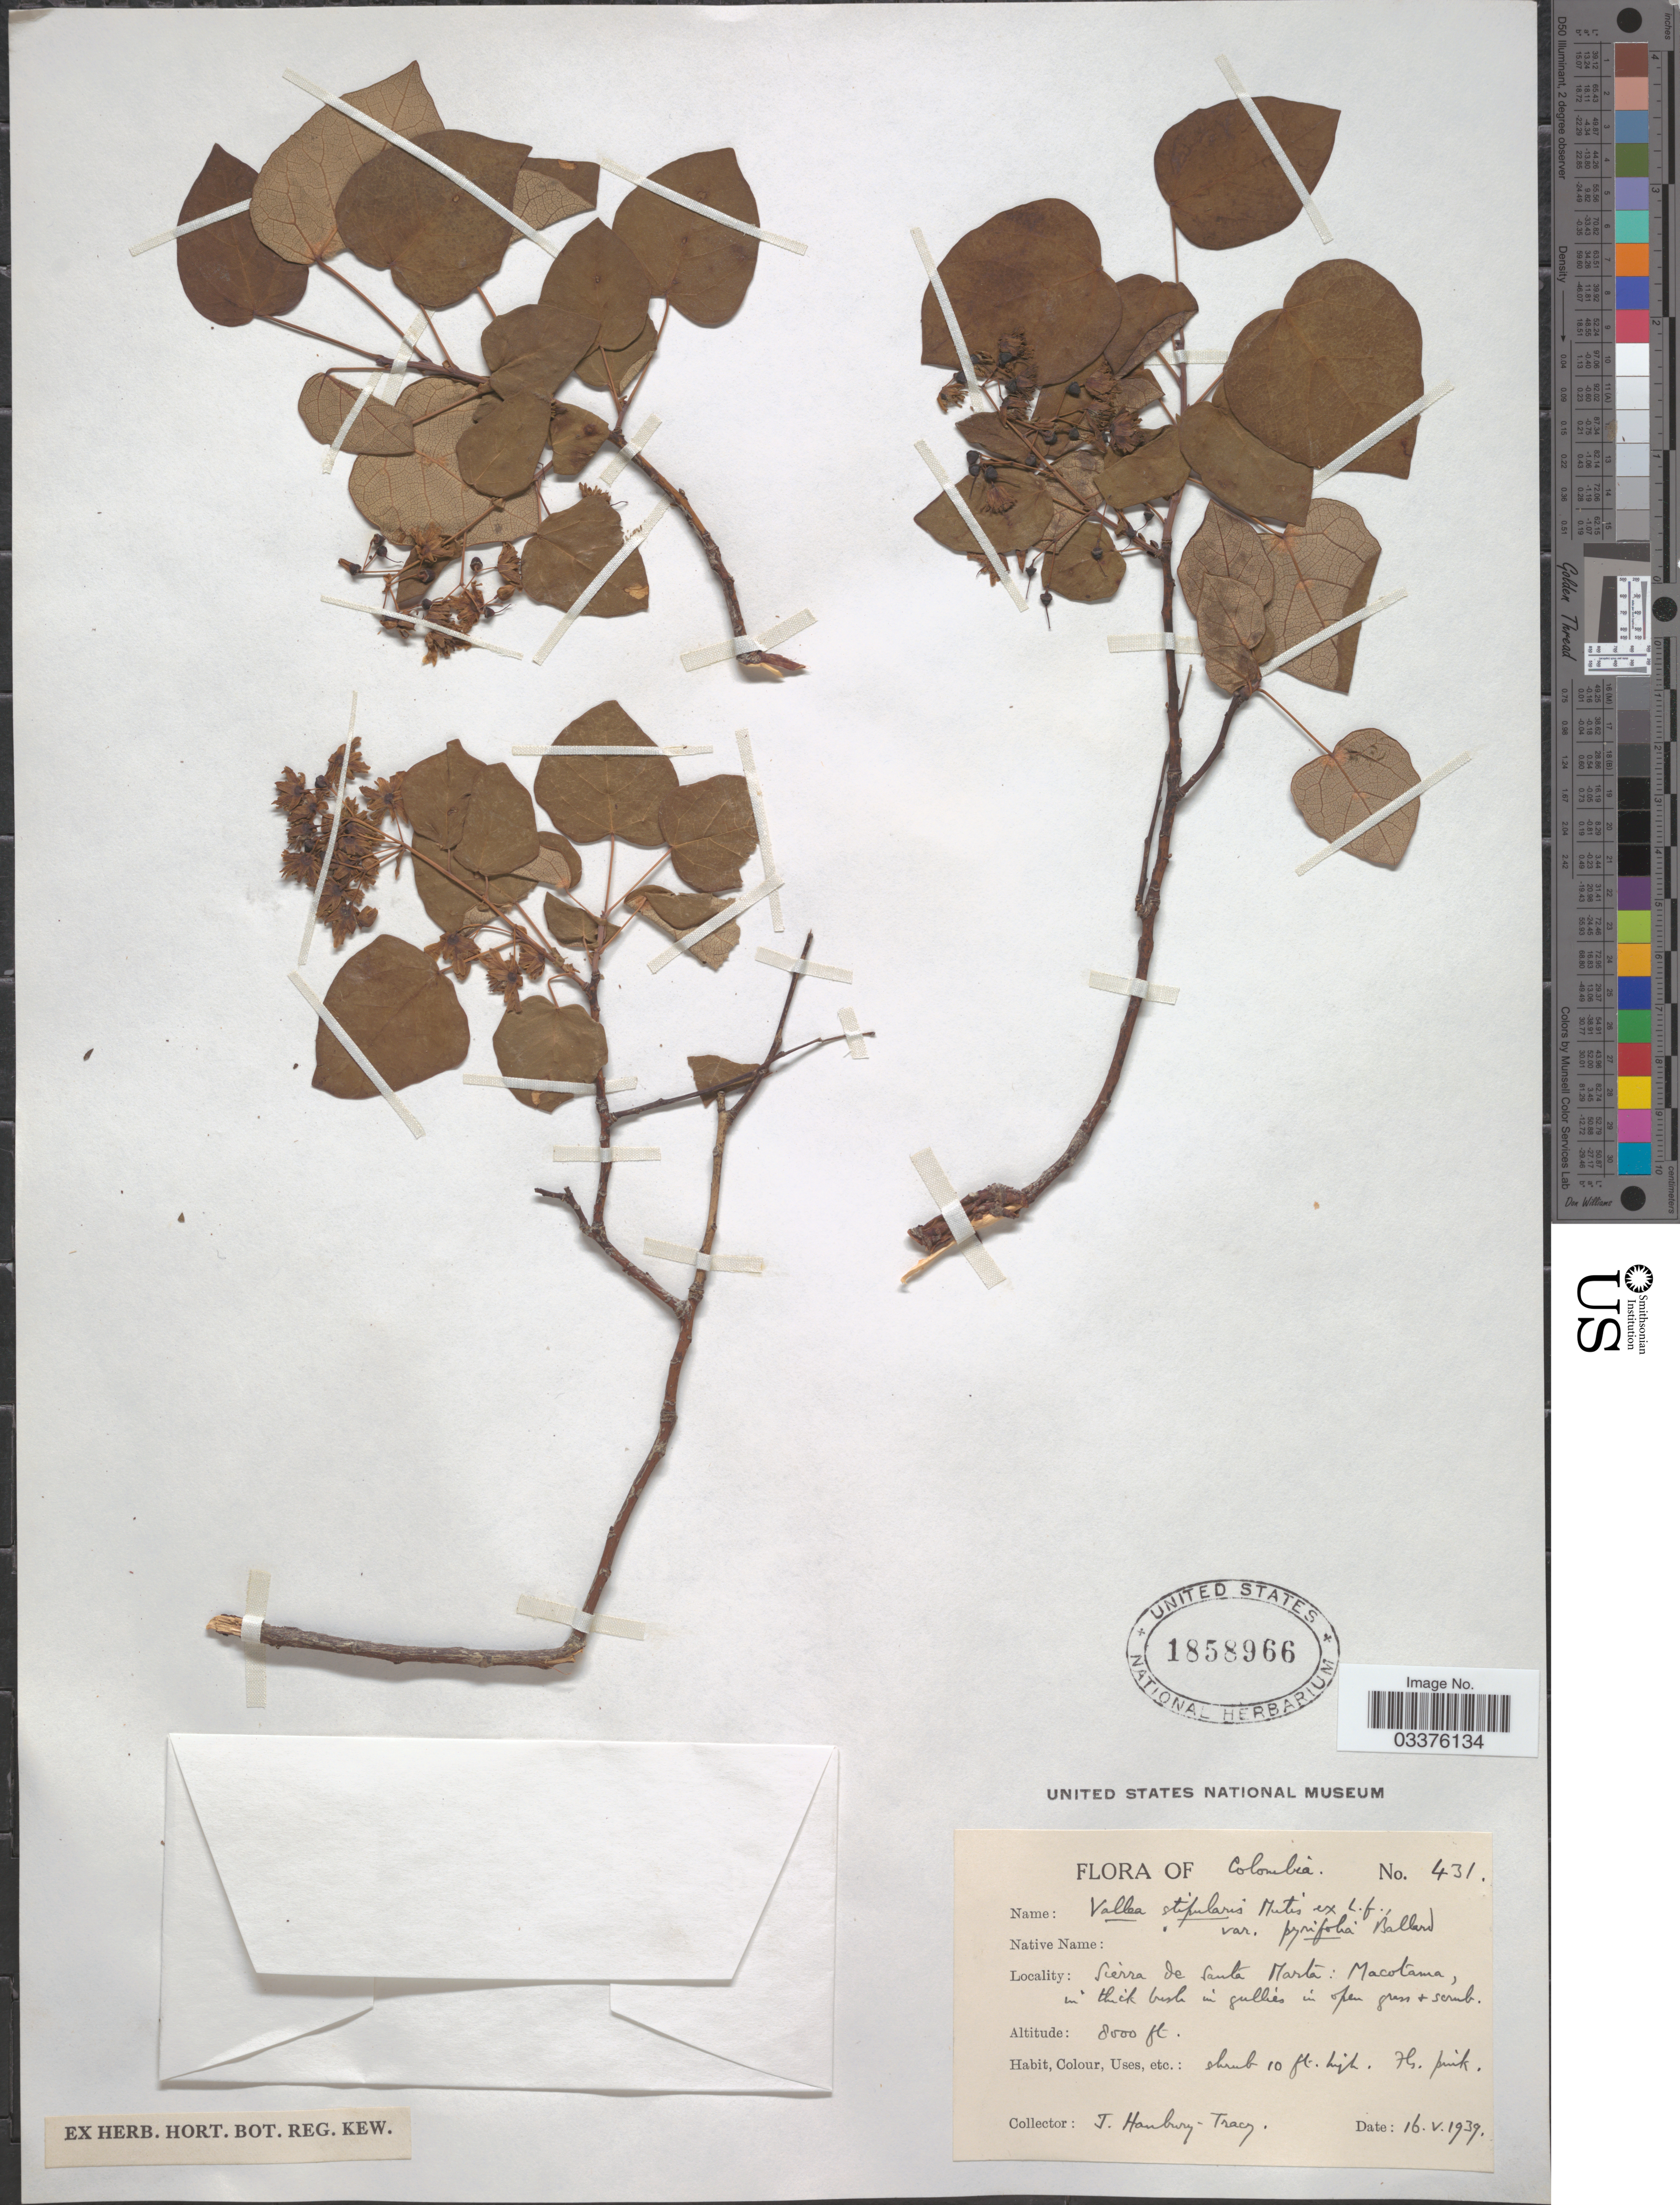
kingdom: Plantae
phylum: Tracheophyta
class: Magnoliopsida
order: Oxalidales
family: Elaeocarpaceae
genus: Vallea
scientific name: Vallea stipularis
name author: L. f.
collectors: J. Hanbury-Tracy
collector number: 431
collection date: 1939-05-16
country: Colombia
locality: Sierra de Santa Marta: Macotama.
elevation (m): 2438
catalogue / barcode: US 1858966